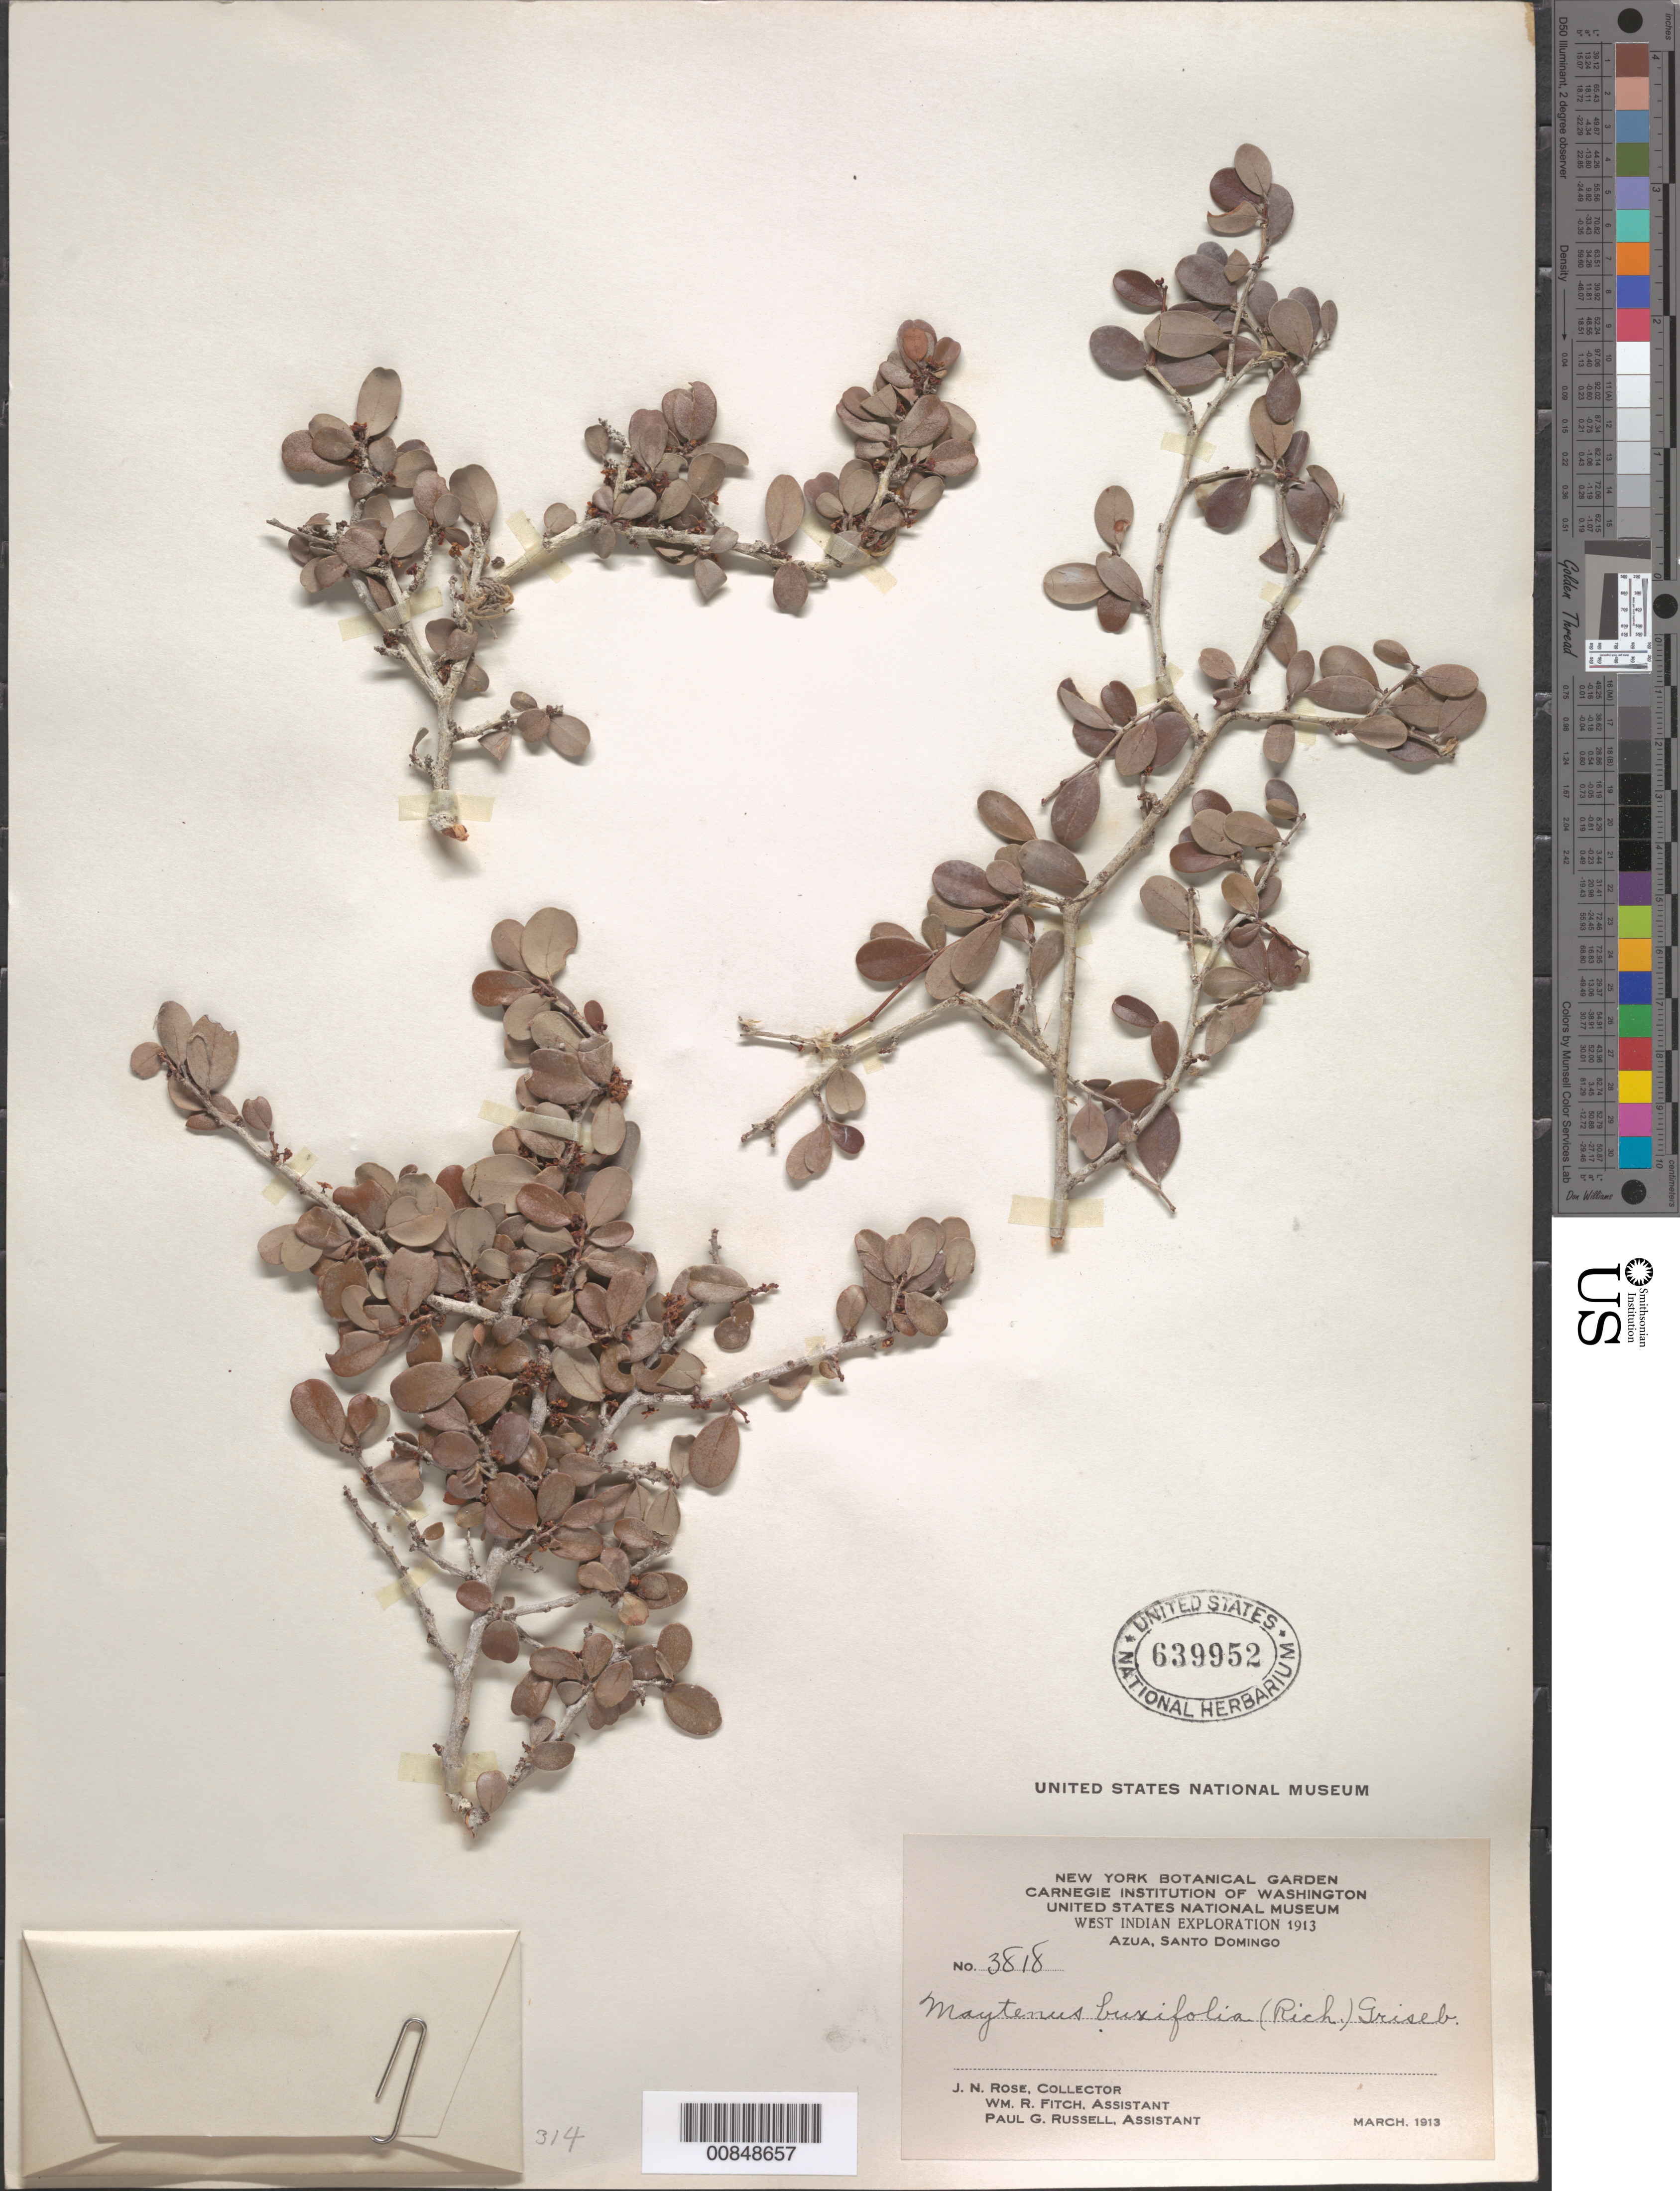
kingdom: Plantae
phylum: Tracheophyta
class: Magnoliopsida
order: Celastrales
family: Celastraceae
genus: Maytenus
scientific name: Maytenus buxifolia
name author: (A. Rich.) Griseb.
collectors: J. N. Rose, W. R. Fitch & P. G. Russell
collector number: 3818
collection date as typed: Mar 1913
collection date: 1913-03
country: Dominican Republic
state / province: Azua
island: Hispaniola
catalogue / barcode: US 639952